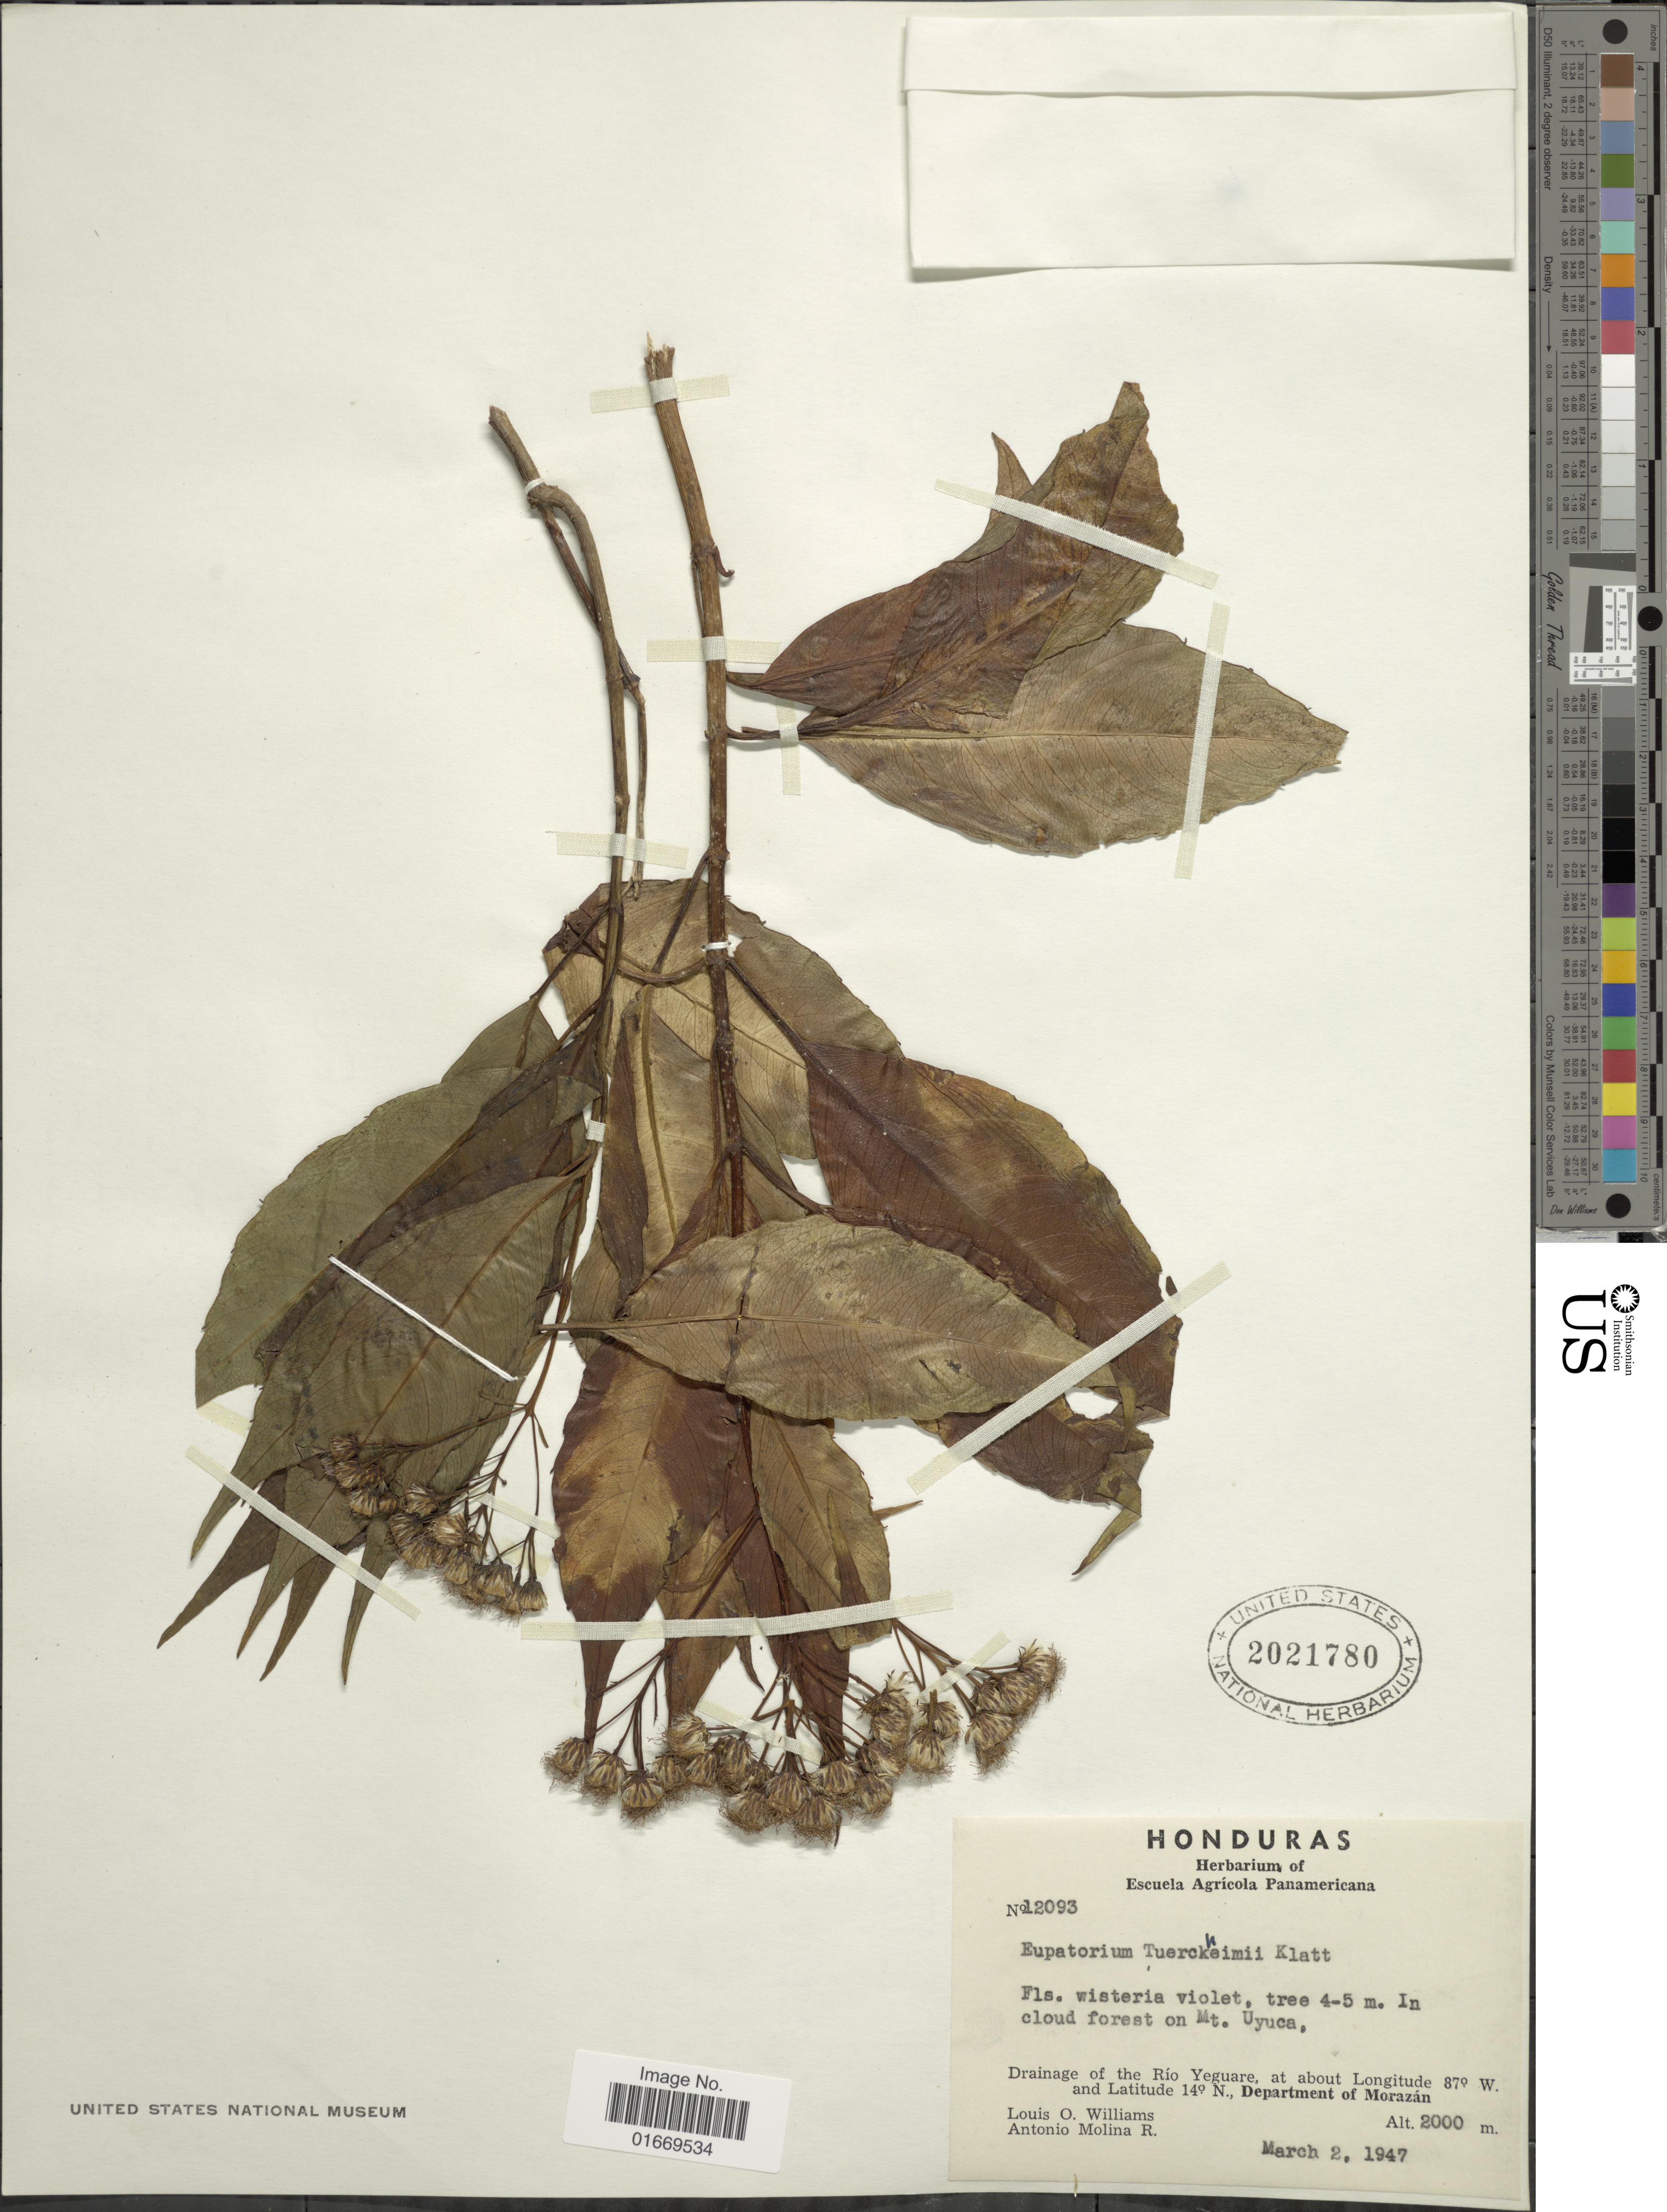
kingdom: Plantae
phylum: Tracheophyta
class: Magnoliopsida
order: Asterales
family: Asteraceae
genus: Bartlettina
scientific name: Bartlettina tuerckheimii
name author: (Klatt) R.M. King & H. Rob.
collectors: L. O. Williams & A. Molina R.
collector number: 12093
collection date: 1947-03-02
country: Honduras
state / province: Fco. Morazán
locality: In cloud forest on Mt. Uyuca, Drainage of the Río Yeguare,Department of Morazán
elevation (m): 2000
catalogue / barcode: US 2021780